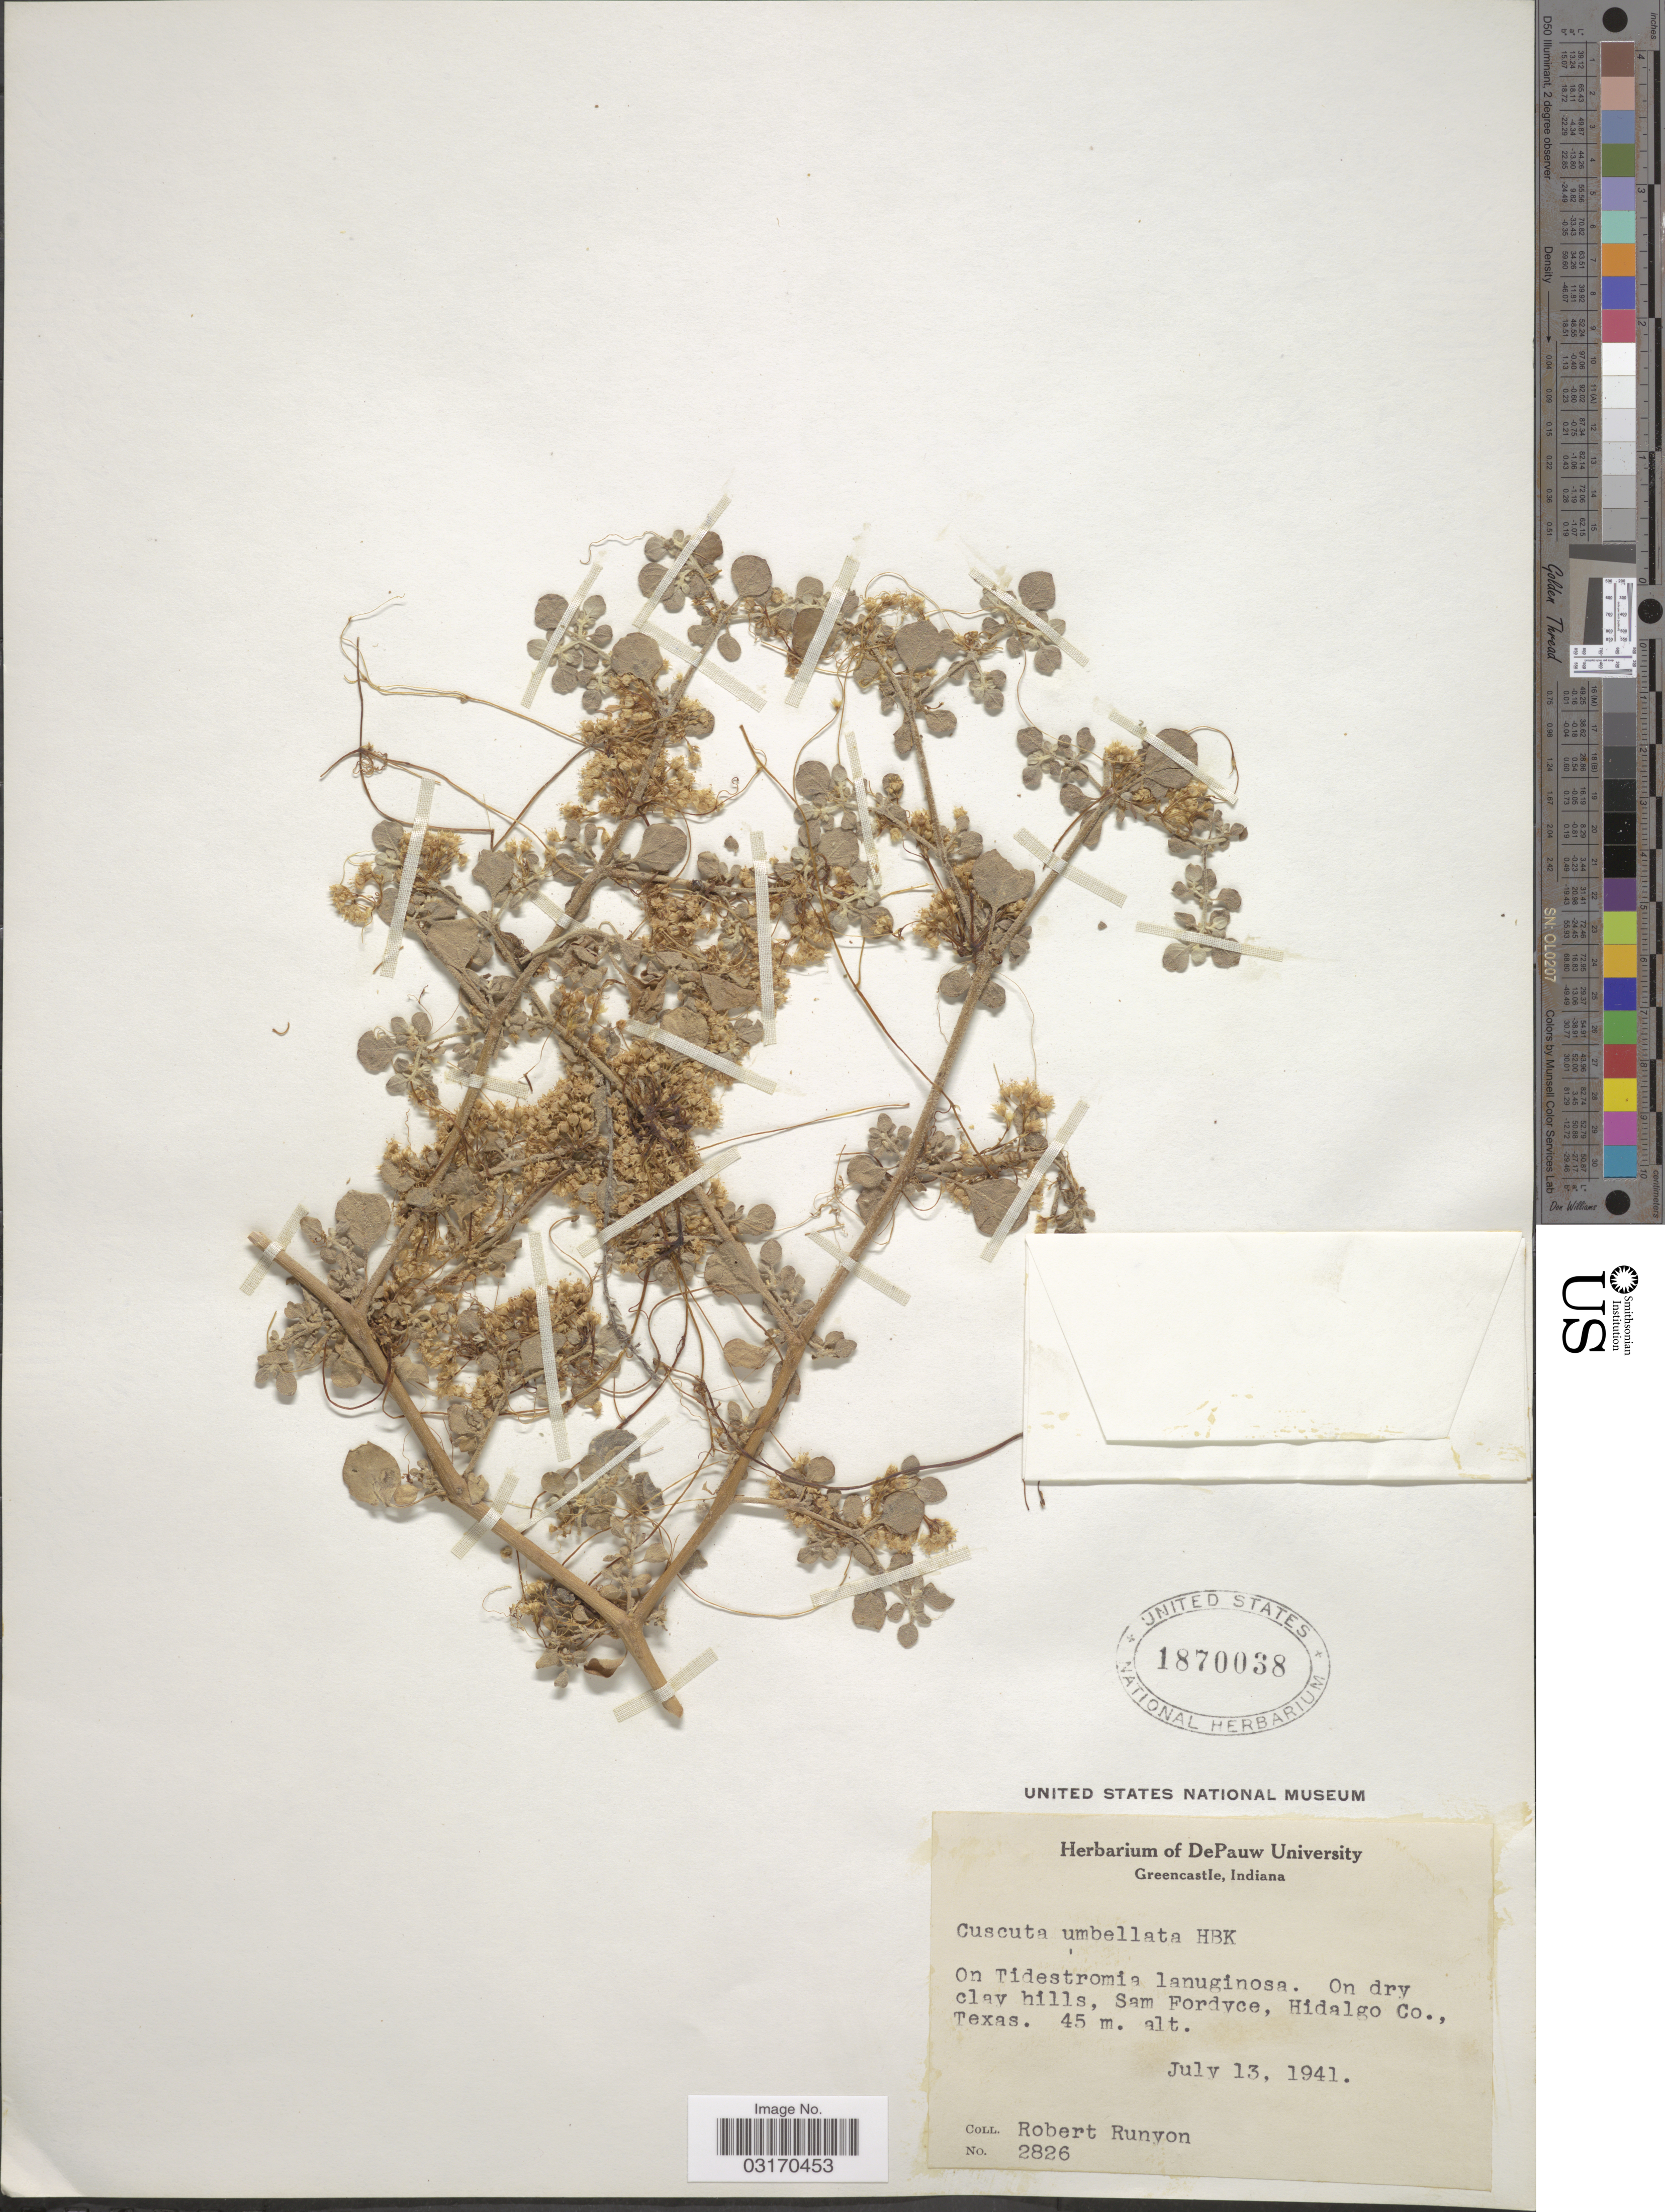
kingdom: Plantae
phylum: Tracheophyta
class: Magnoliopsida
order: Solanales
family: Convolvulaceae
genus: Cuscuta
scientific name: Cuscuta umbellata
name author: Kunth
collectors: R. Runyon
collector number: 2826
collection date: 1941-07-13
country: United States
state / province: Texas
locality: On dry clay hills, Sam Fordyce, Hidalgo Co.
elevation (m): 45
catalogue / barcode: US 1870038